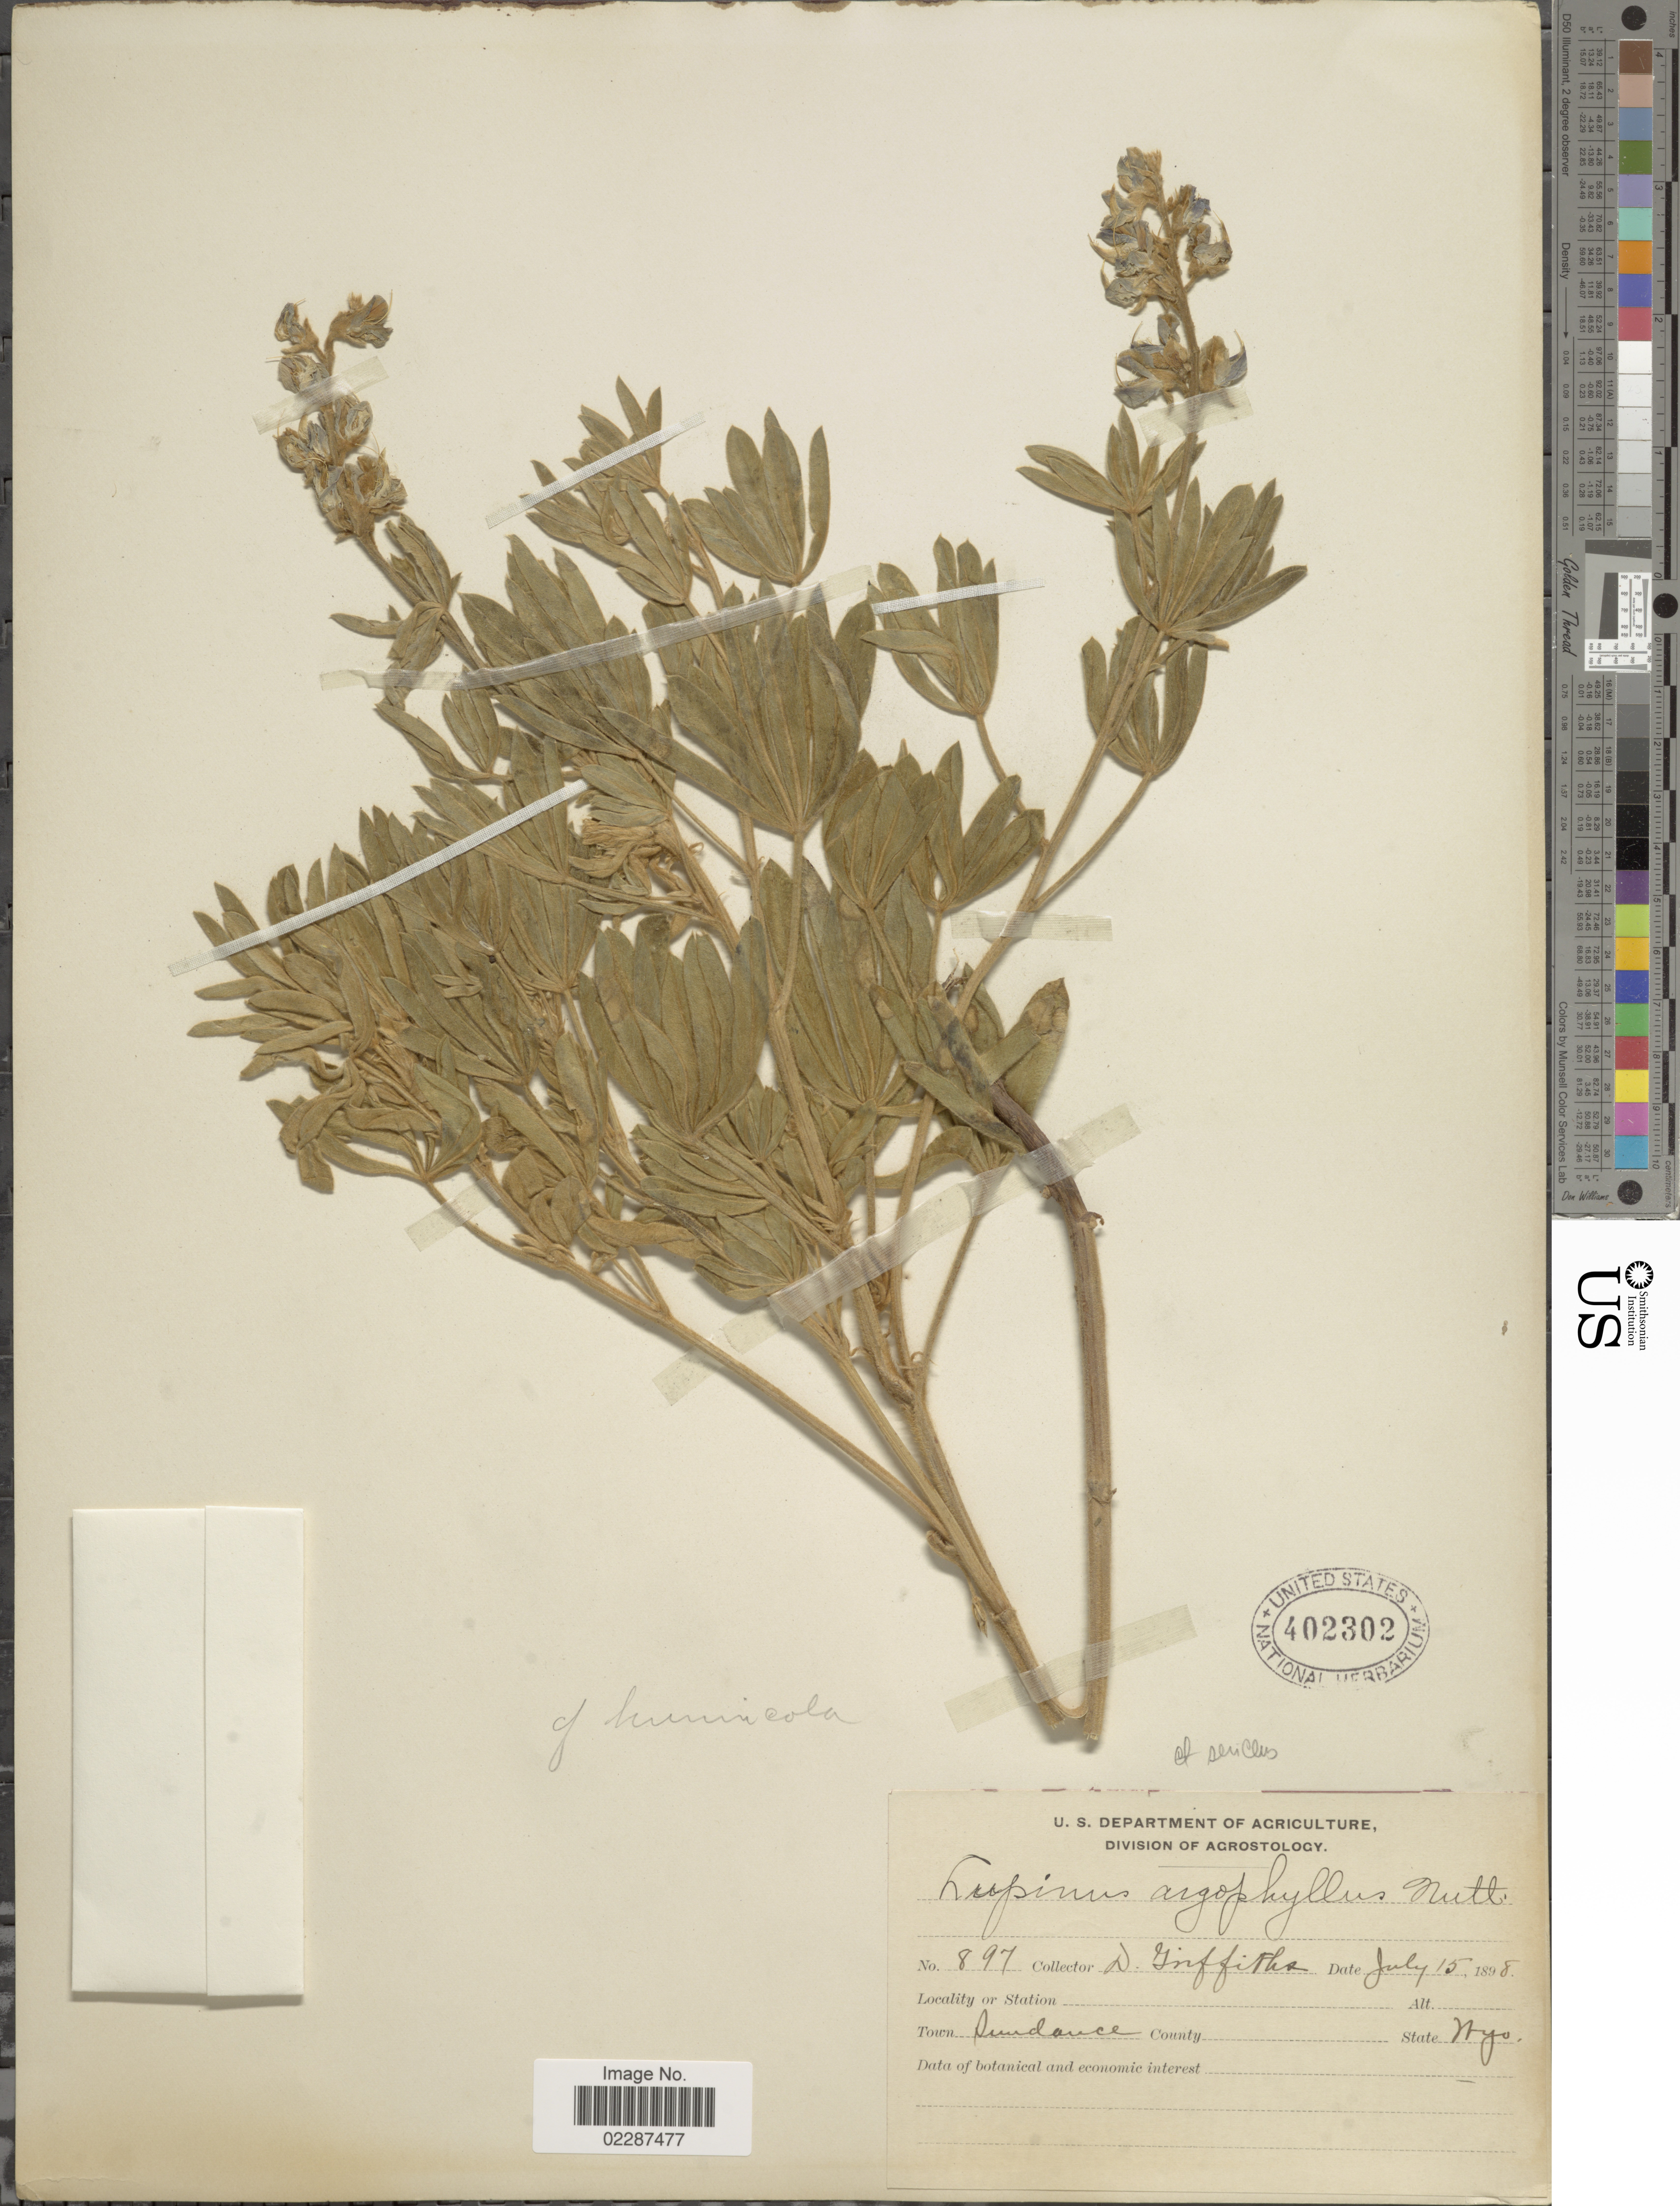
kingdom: Plantae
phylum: Tracheophyta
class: Magnoliopsida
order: Fabales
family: Fabaceae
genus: Lupinus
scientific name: Lupinus sericeus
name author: Pursh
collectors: D. Griffiths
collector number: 897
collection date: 1898-07-15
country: United States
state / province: Wyoming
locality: Sundance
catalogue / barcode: US 402302